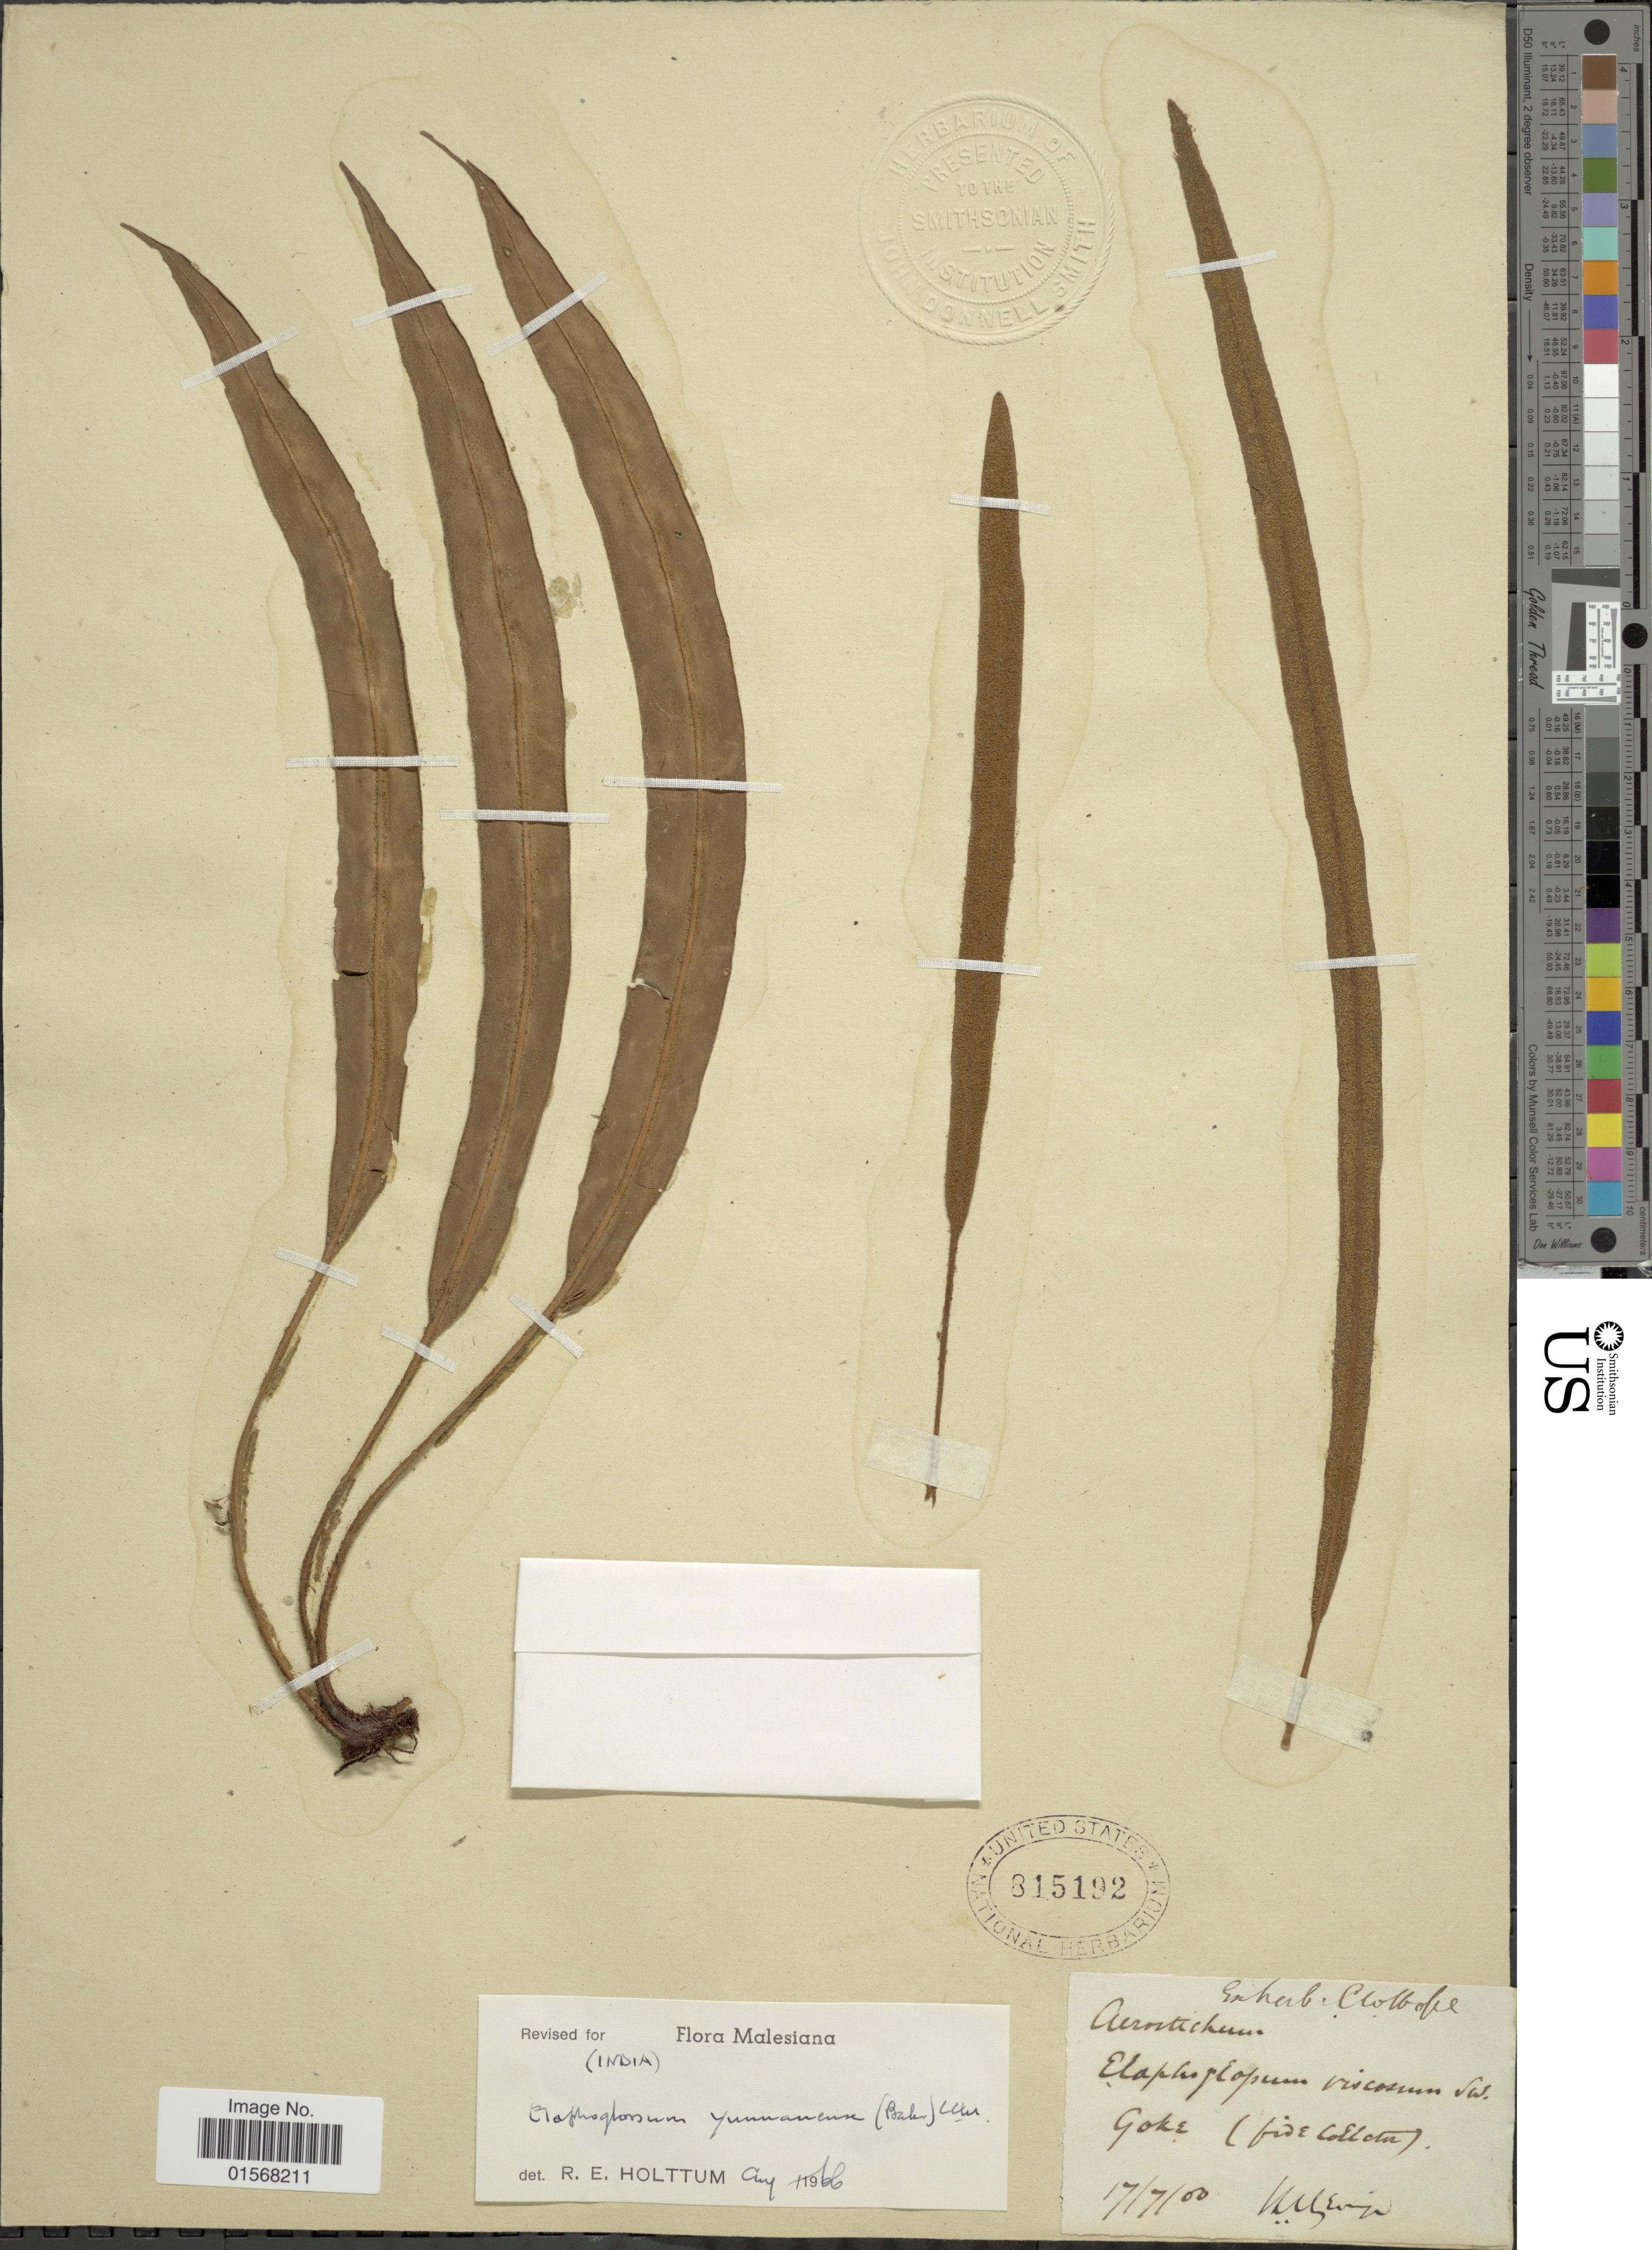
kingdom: Plantae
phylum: Tracheophyta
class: Polypodiopsida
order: Polypodiales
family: Dryopteridaceae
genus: Elaphoglossum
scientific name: Elaphoglossum stelligerum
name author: (Wall. ex Baker) T. Moore ex Alston & Bonner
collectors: H. Levinge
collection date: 1900-07-17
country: India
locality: Goke, (Fide Collcn) [interpreted]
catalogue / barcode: US 815192